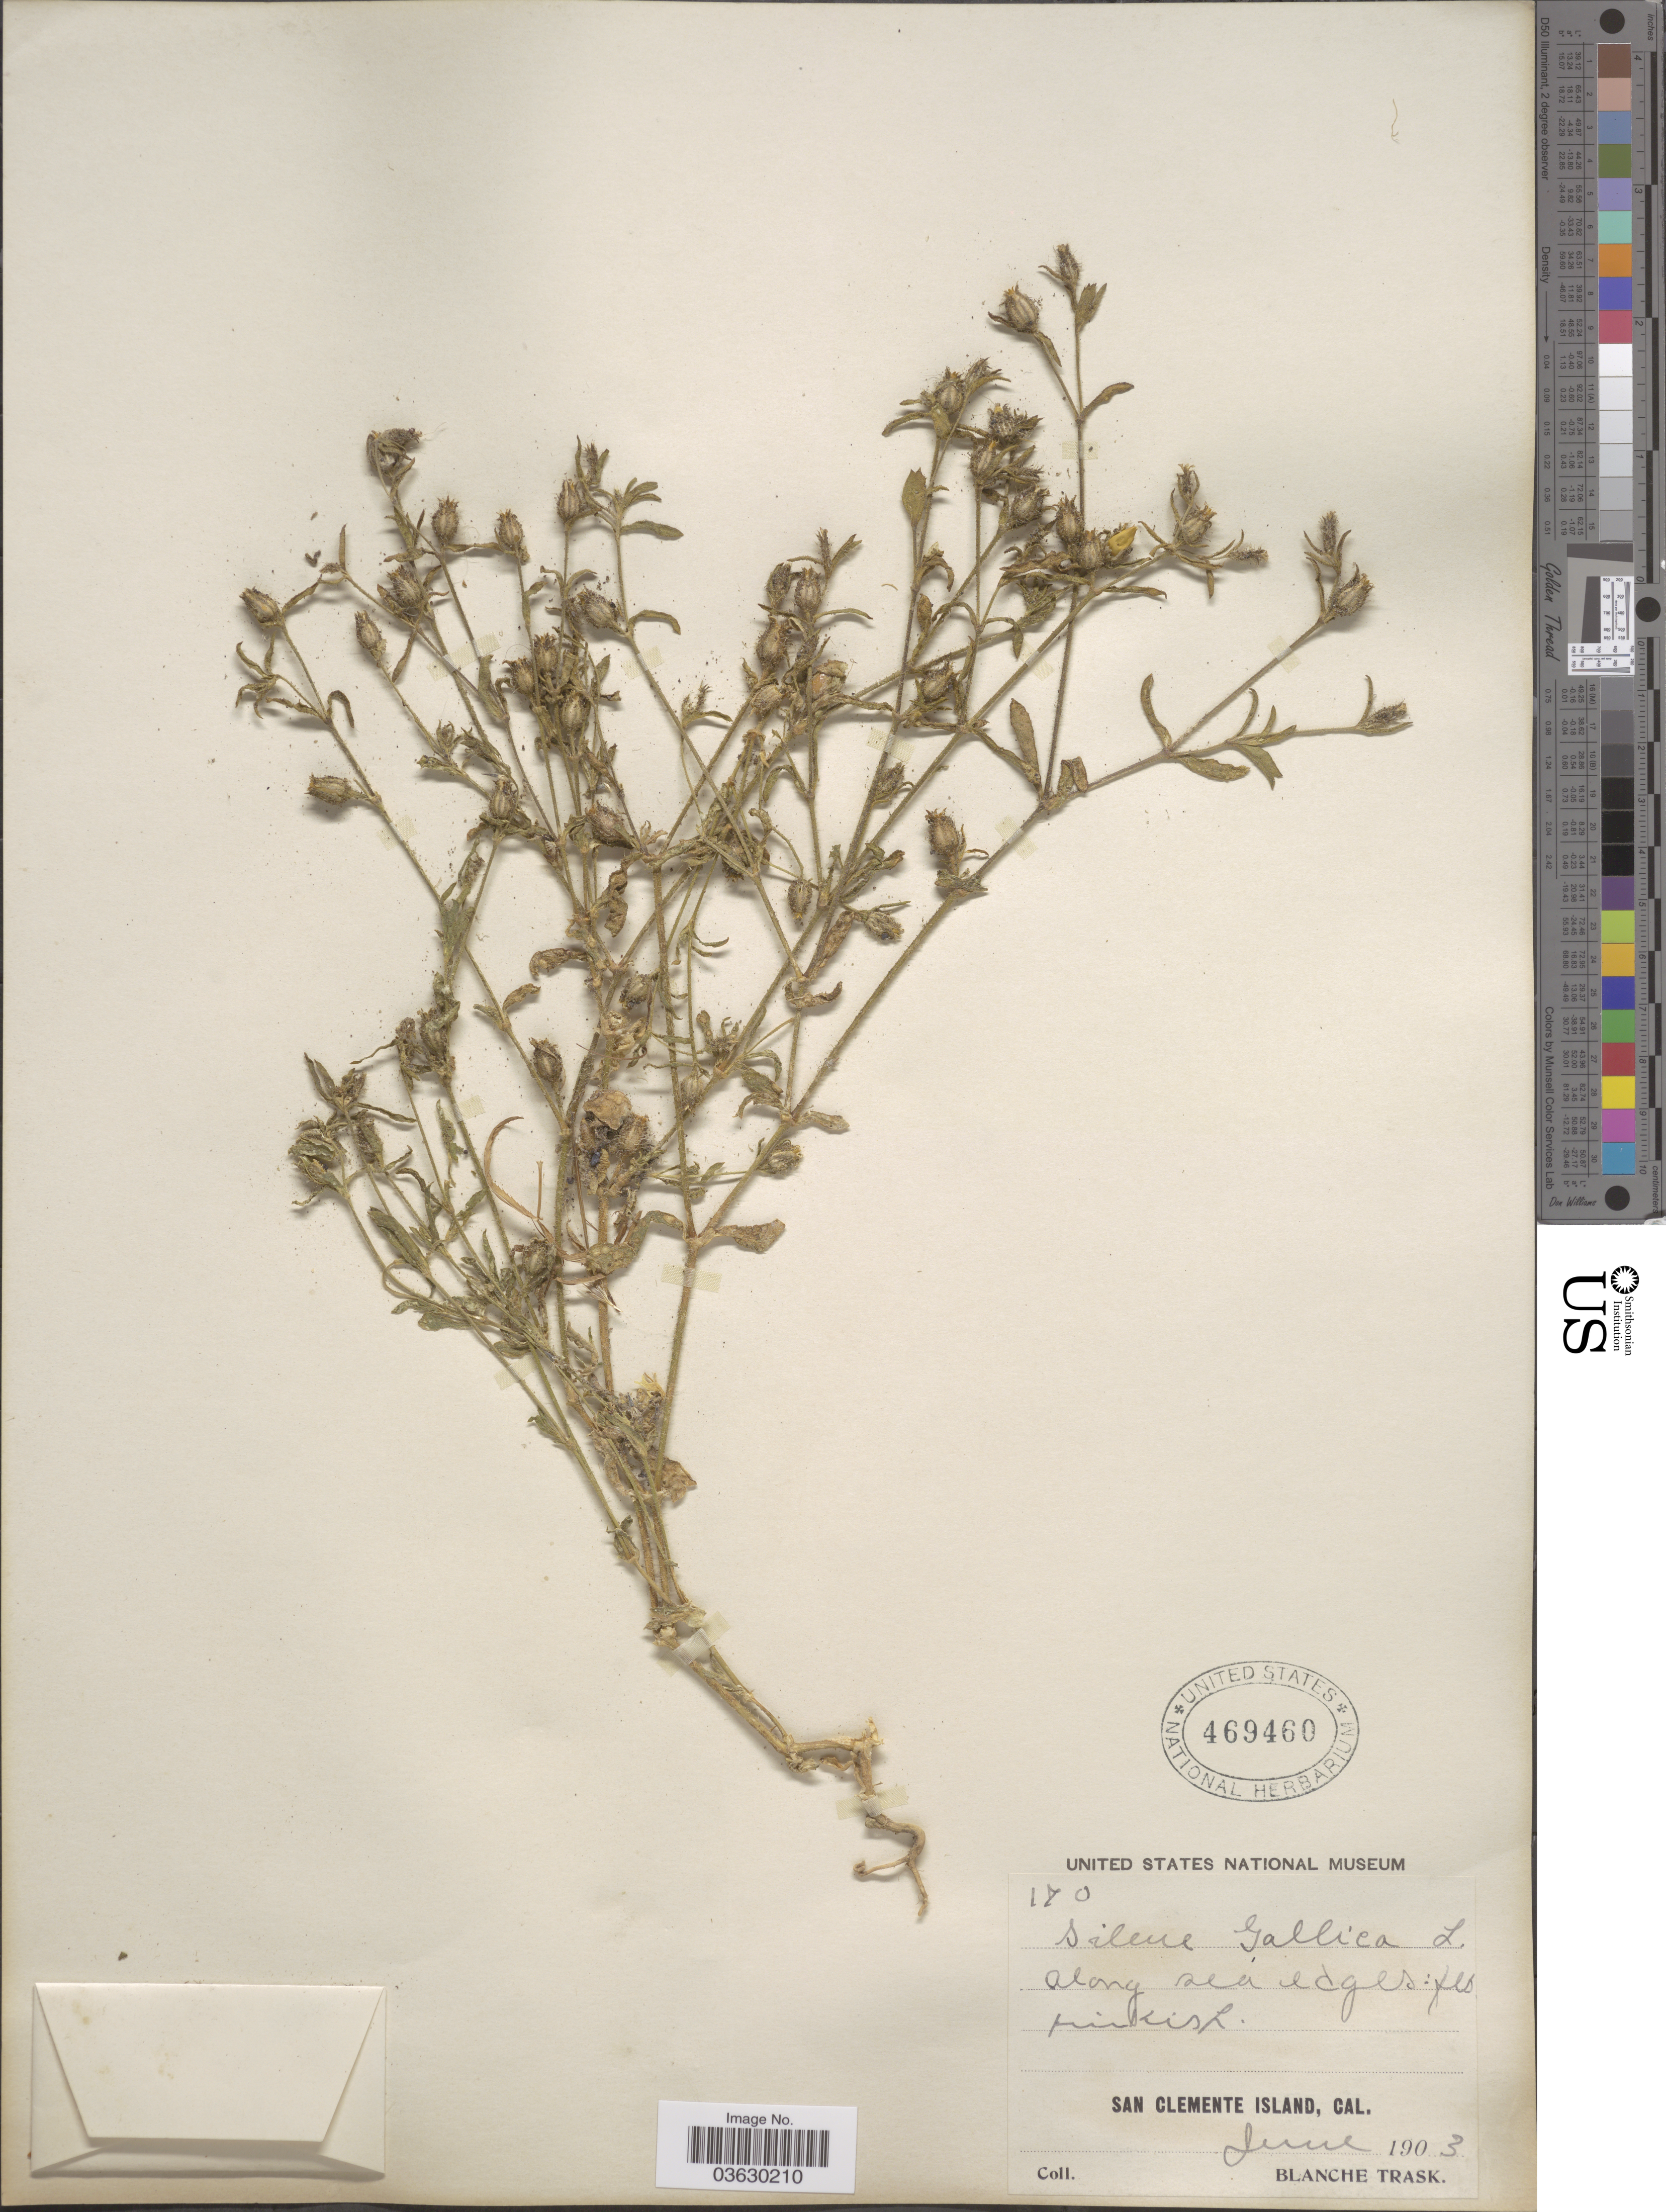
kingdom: Plantae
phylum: Tracheophyta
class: Magnoliopsida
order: Caryophyllales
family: Caryophyllaceae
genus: Silene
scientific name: Silene gallica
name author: L.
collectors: B. Trask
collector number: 170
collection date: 1903-06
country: United States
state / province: California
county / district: Los Angeles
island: San Clemente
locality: San Clemente Island.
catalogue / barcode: US 469460